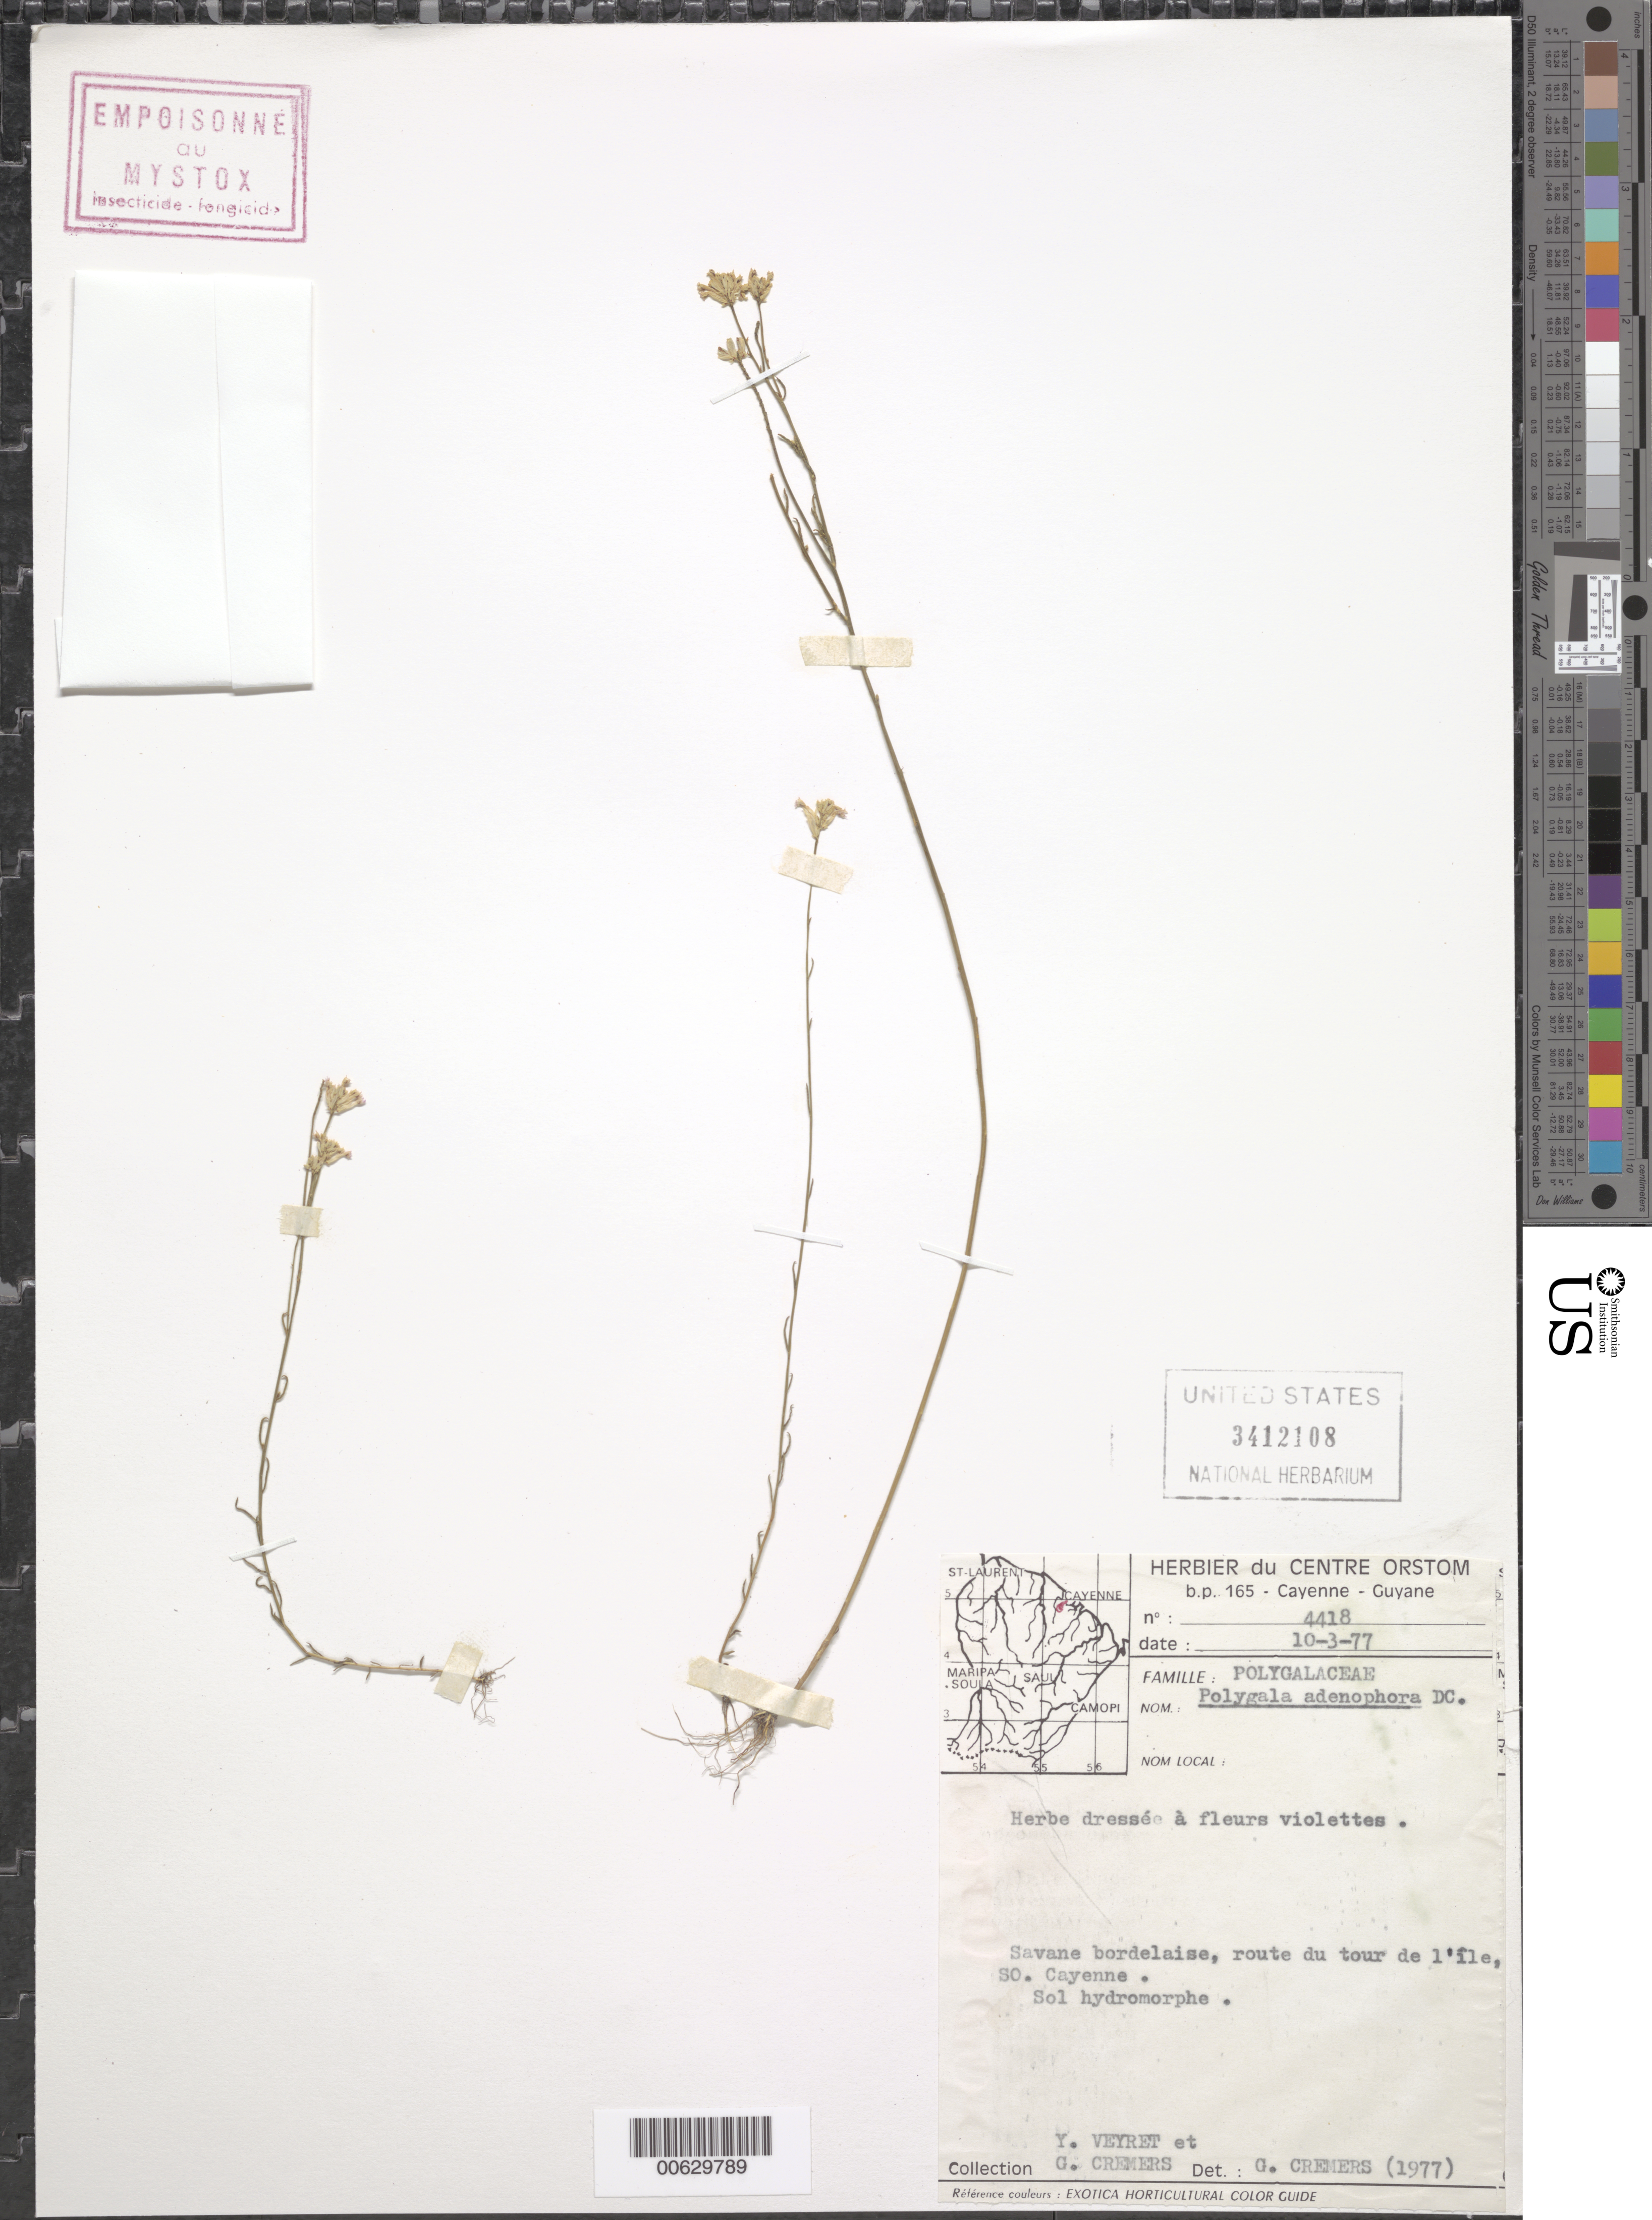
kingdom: Plantae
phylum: Tracheophyta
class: Magnoliopsida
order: Fabales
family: Polygalaceae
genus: Polygala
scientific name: Polygala adenophora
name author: DC.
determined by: Cremers, Georges A.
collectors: Y. Veyret & G. Cremers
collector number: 4418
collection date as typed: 10-Mar-77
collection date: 1977-03-10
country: French Guiana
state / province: Cayenne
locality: Cayenne, route du tour de l'Ile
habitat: Savanna bordelaise; hydromorphic soil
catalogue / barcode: US 3412108